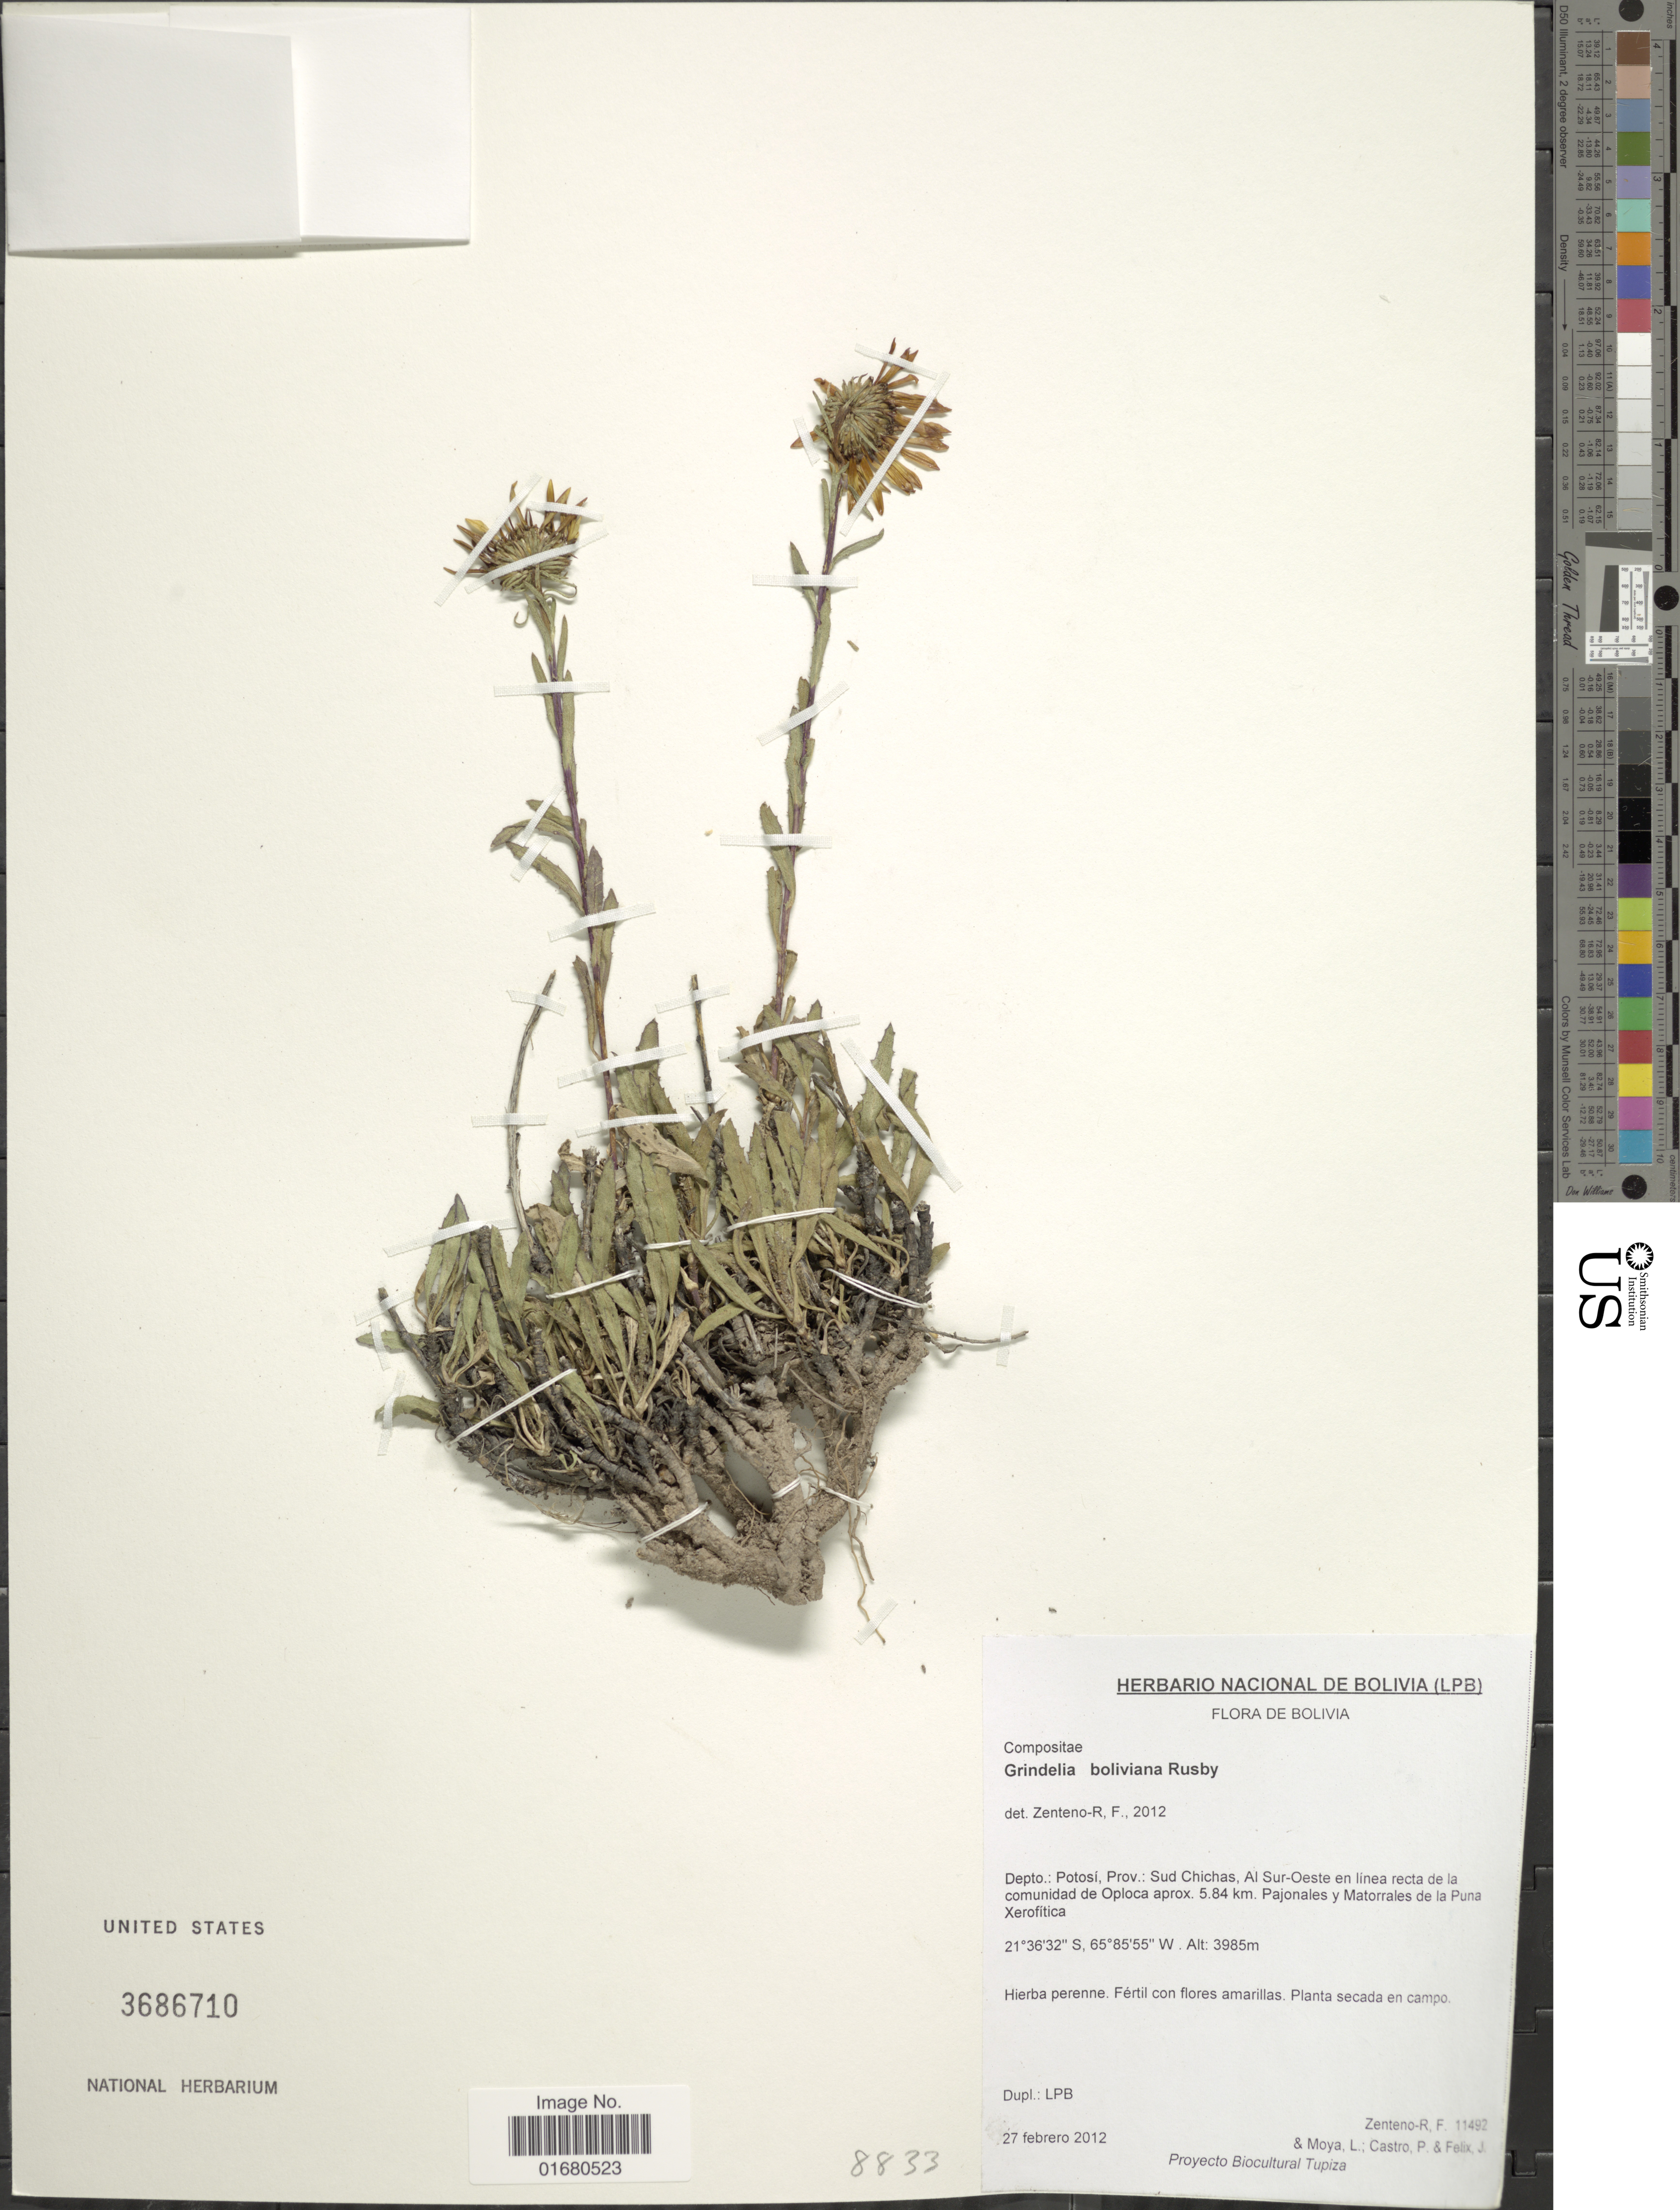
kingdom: Plantae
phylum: Tracheophyta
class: Magnoliopsida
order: Asterales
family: Asteraceae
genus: Grindelia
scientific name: Grindelia boliviana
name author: Rusby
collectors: F. Zenteno, L. Moya, P. Castro & J. Félix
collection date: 2012-02-27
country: Bolivia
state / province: Potosi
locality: Depto.: Potosi, Prov.: Sud Chichas, Al Sur-Oeste en linea recta de la comunidad de Oploca aprox. 5.84 km. Pajonales y Matorrales de la Puna Xerofitica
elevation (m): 3985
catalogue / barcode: US 3686710